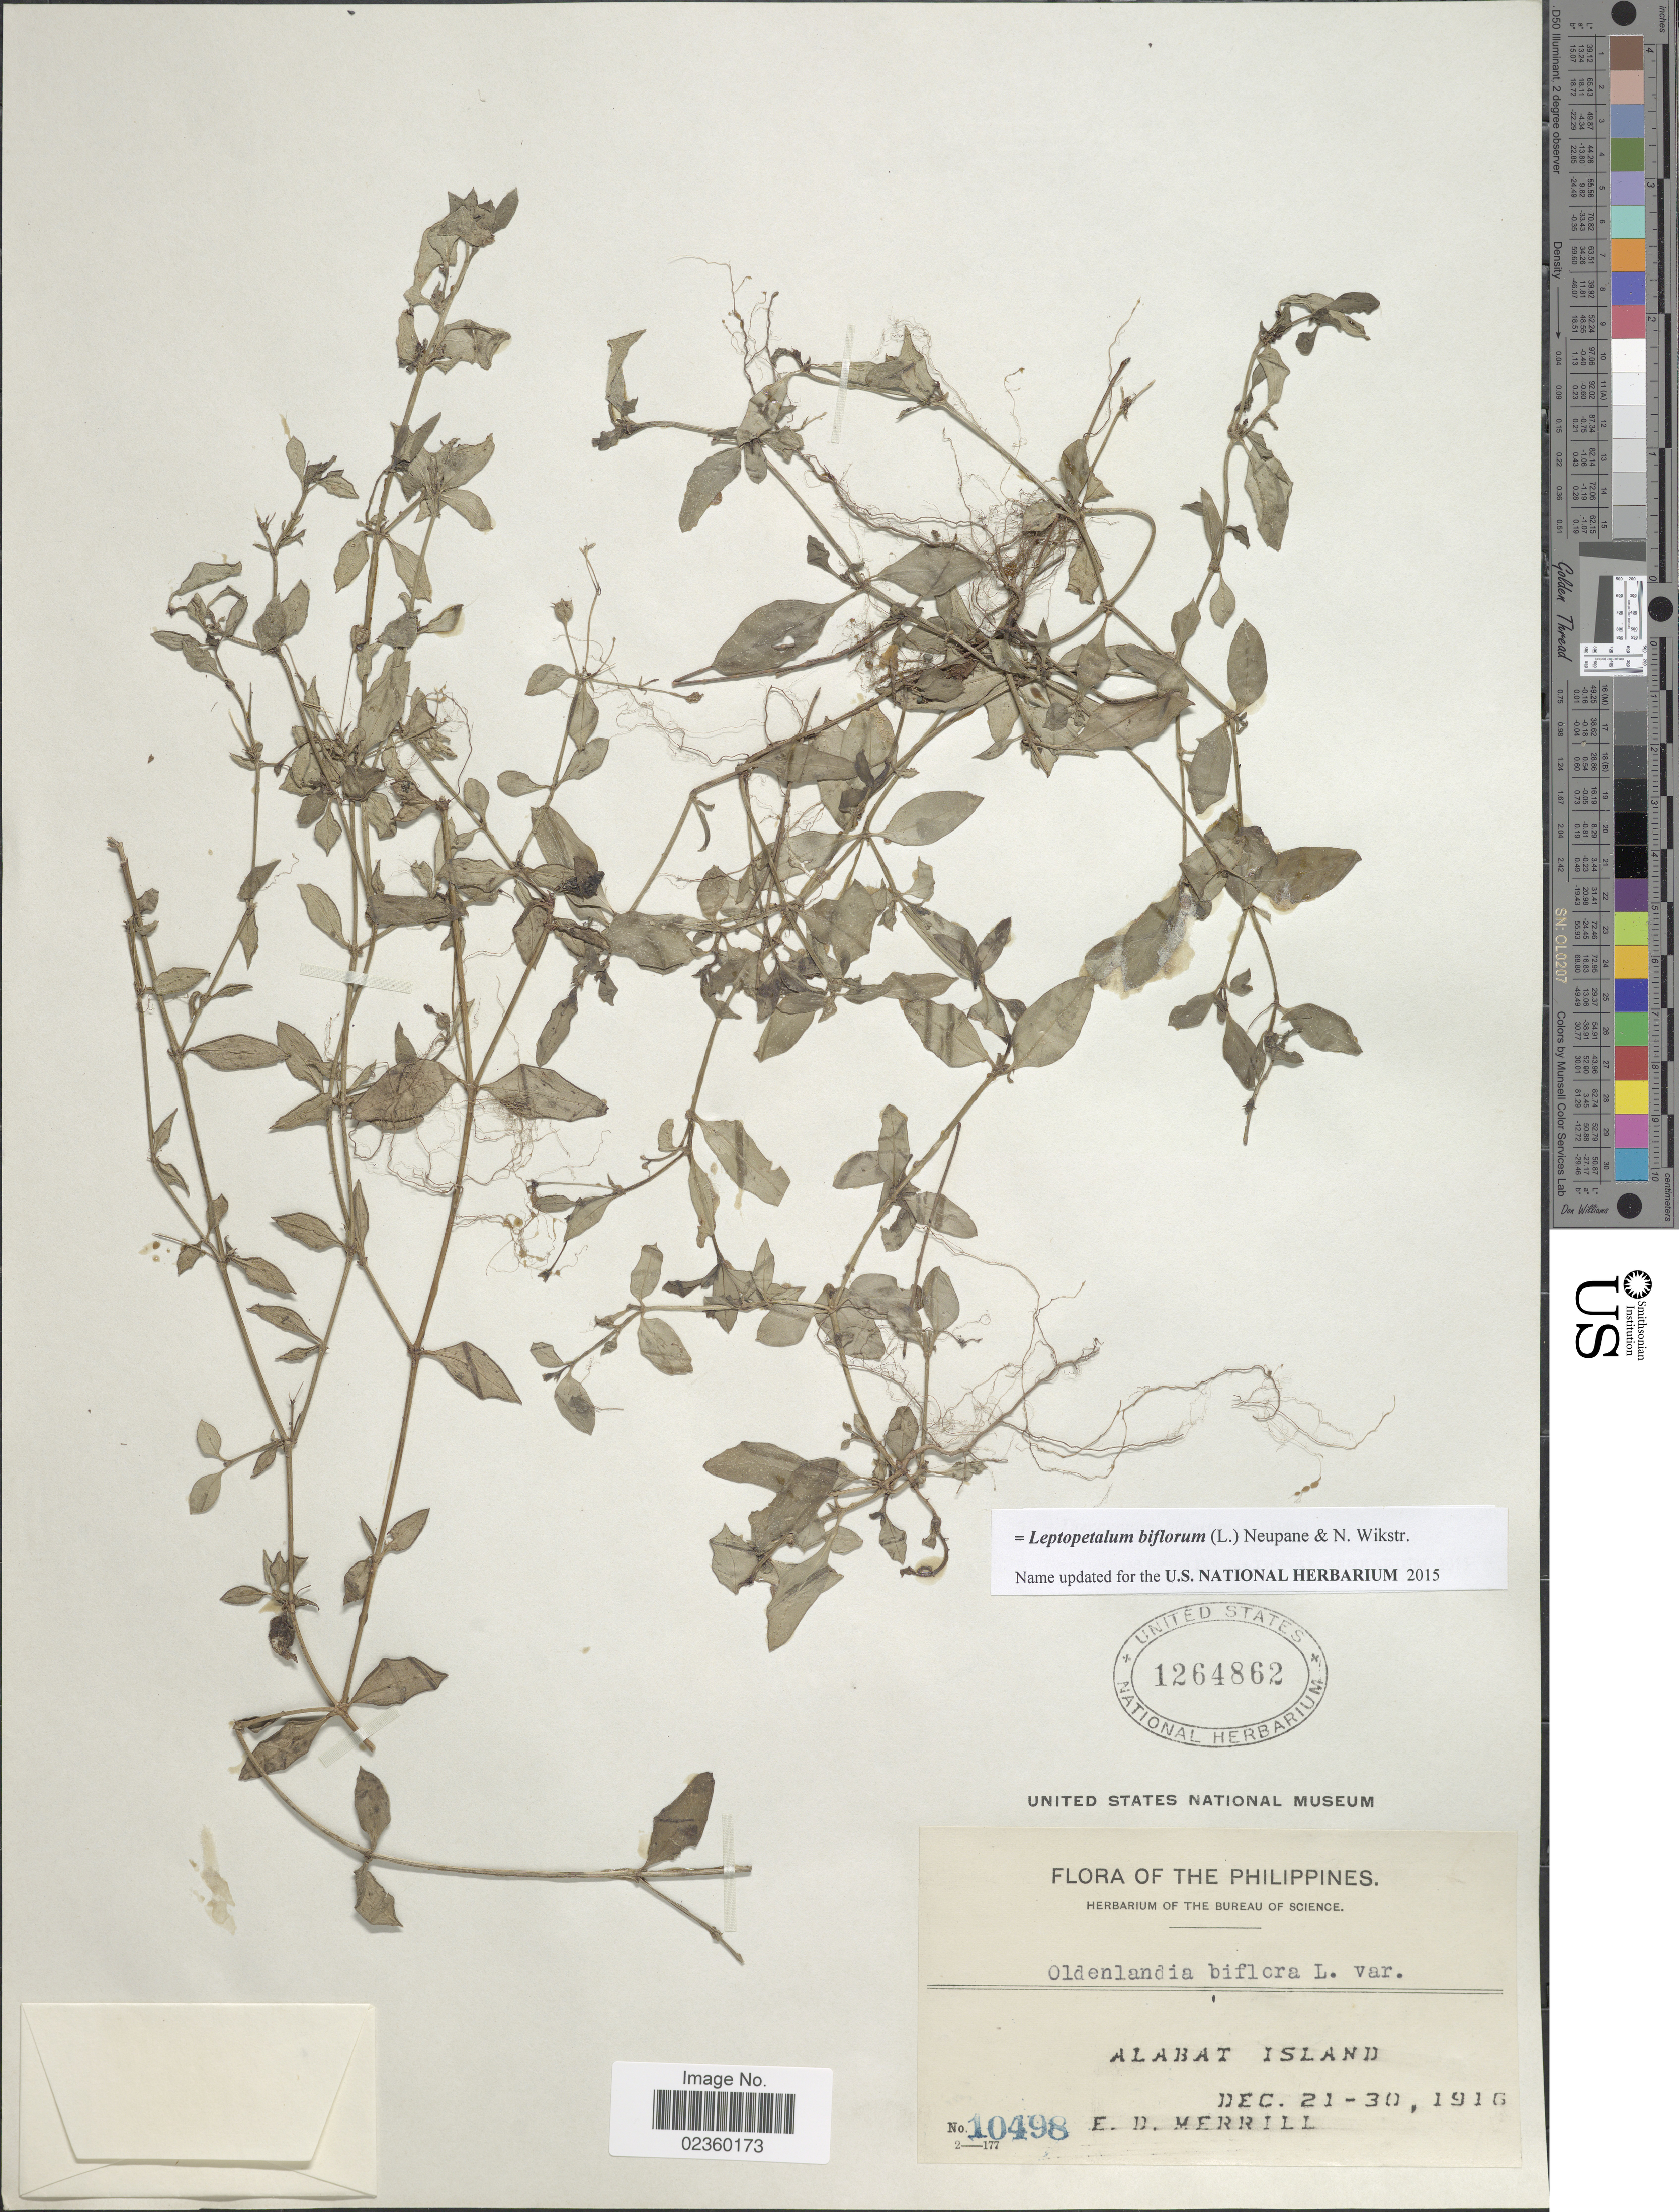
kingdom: Plantae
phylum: Tracheophyta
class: Magnoliopsida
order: Gentianales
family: Rubiaceae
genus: Leptopetalum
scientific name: Leptopetalum biflorum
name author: (L.) Neupane & N. Wikstr.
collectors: E. D. Merrill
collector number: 10498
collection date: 1916-12-21/1916-12-30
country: Philippines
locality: Alabat Island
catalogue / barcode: US 1264862